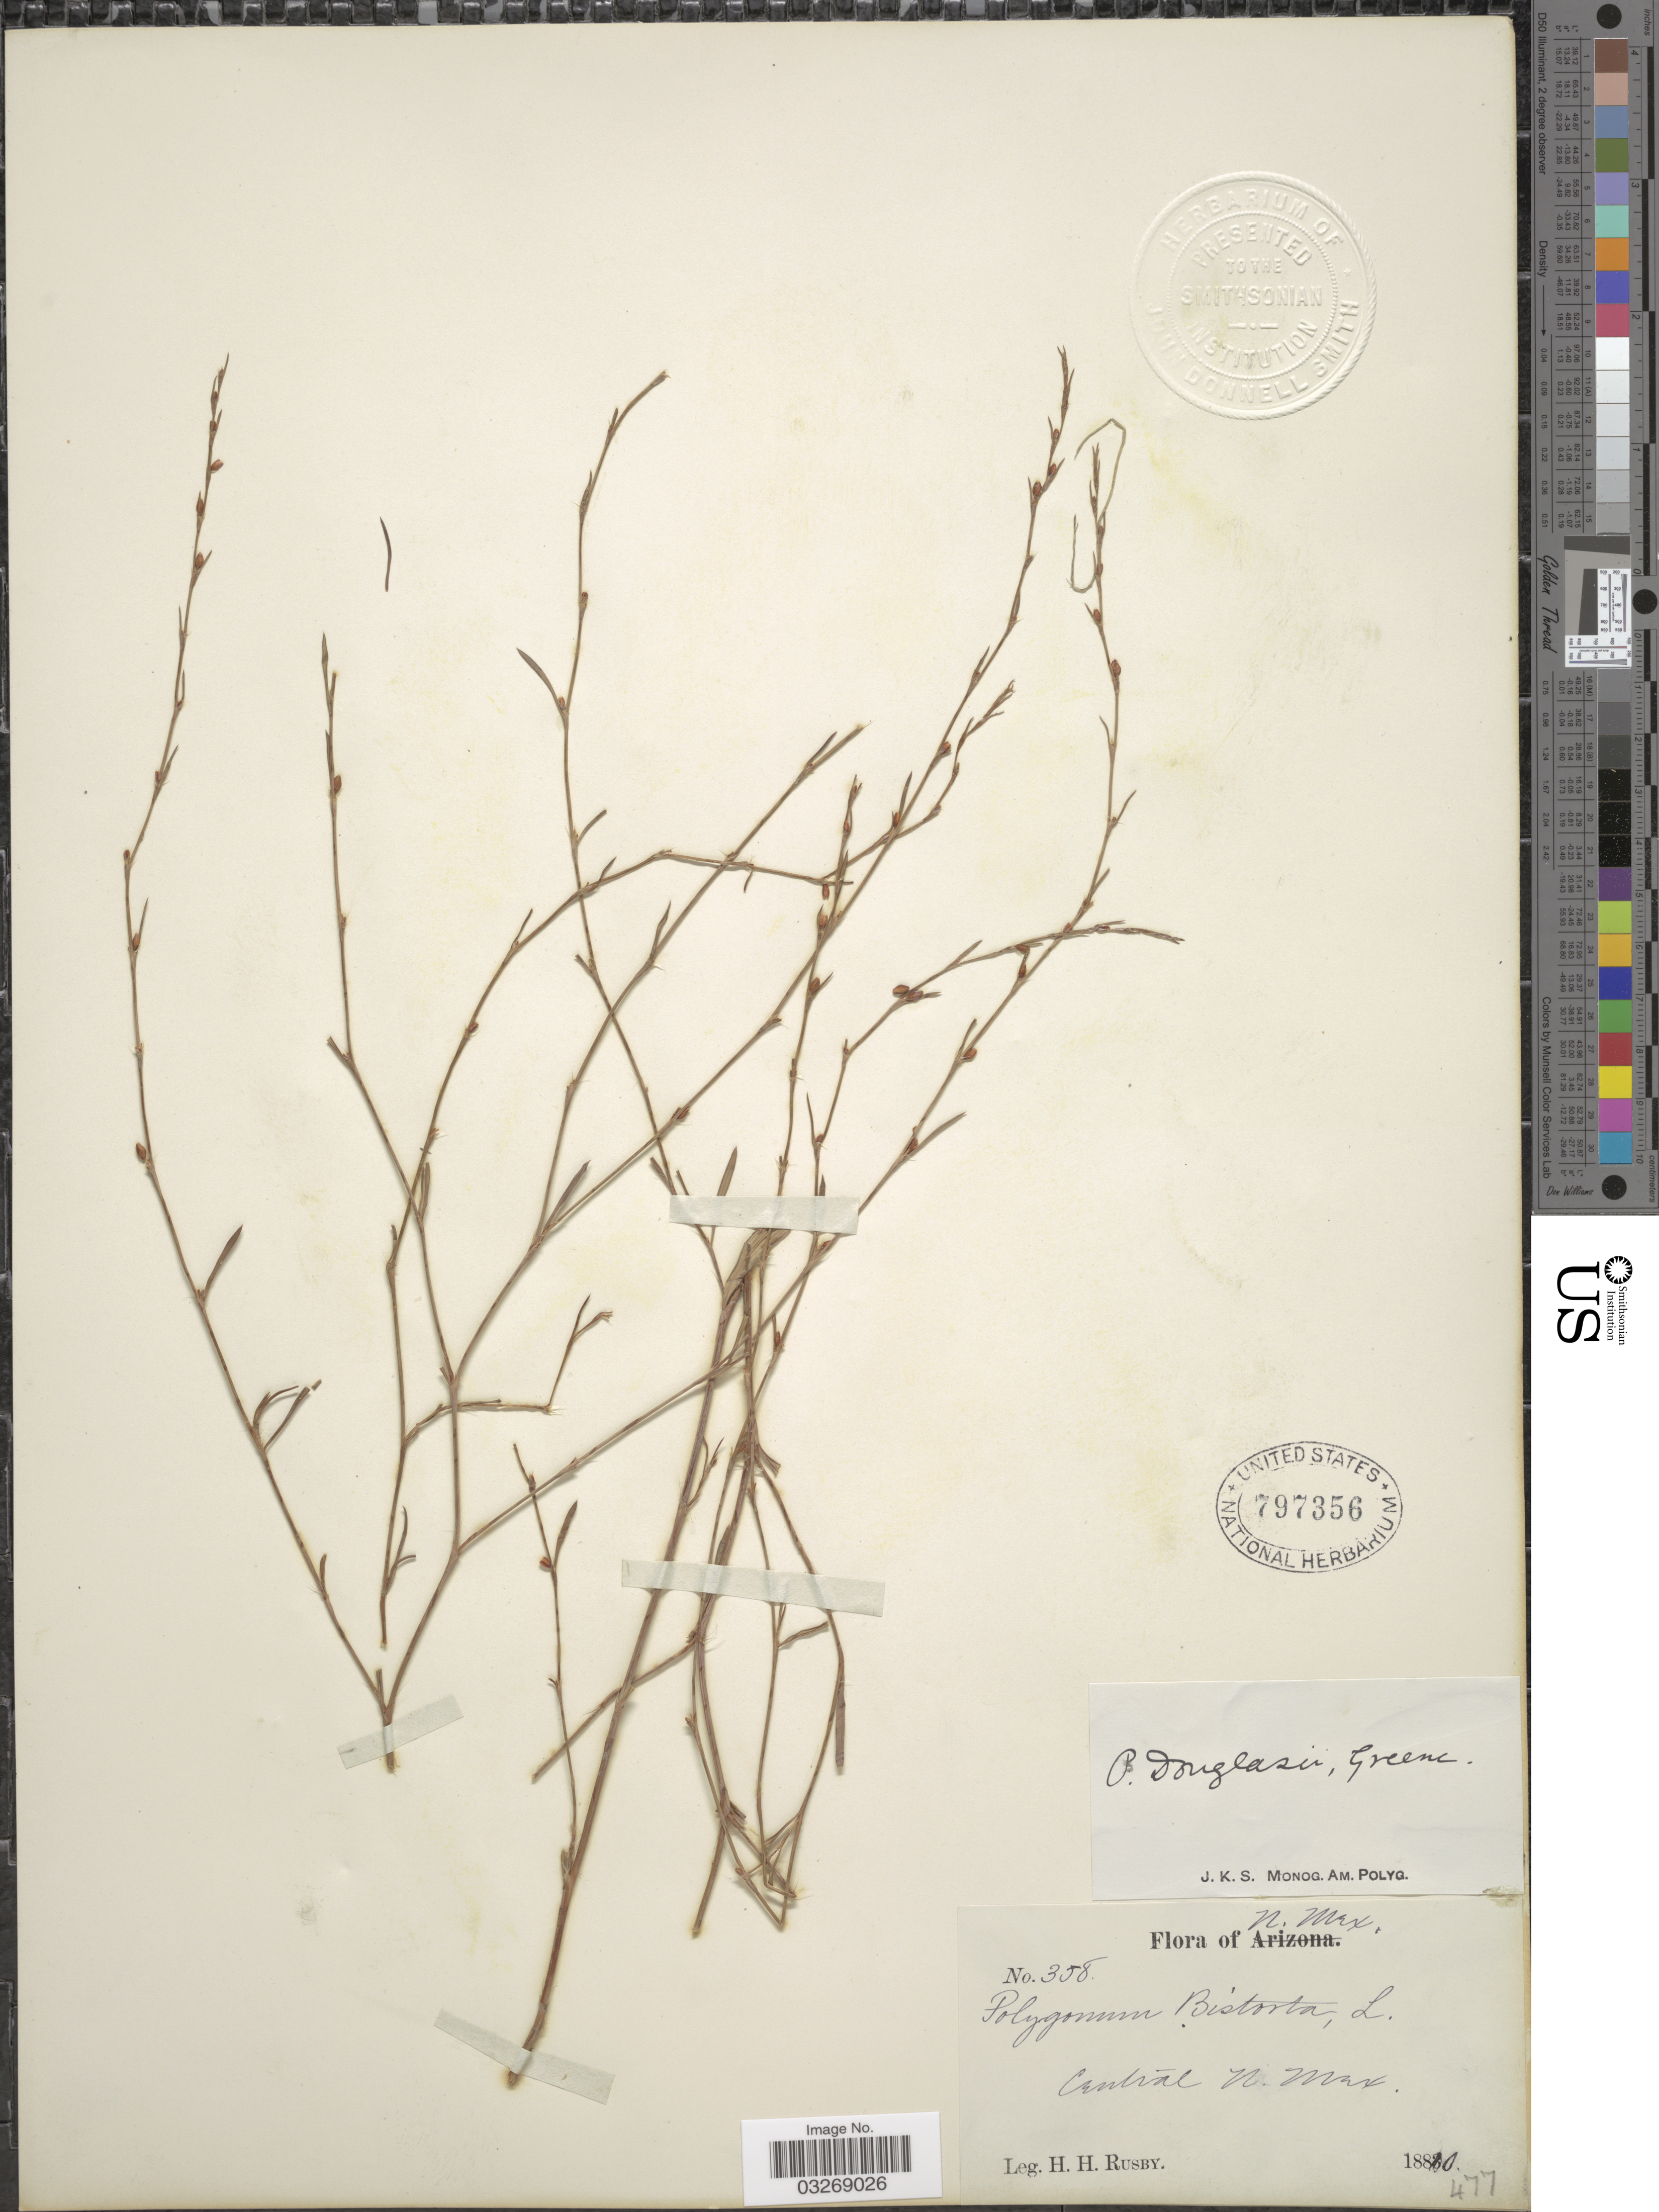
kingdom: Plantae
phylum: Tracheophyta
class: Magnoliopsida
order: Caryophyllales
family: Polygonaceae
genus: Polygonum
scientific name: Polygonum douglasii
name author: Greene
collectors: H. H. Rusby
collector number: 358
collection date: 1880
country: United States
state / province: New Mexico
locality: Central N. Mex.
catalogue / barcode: US 797356